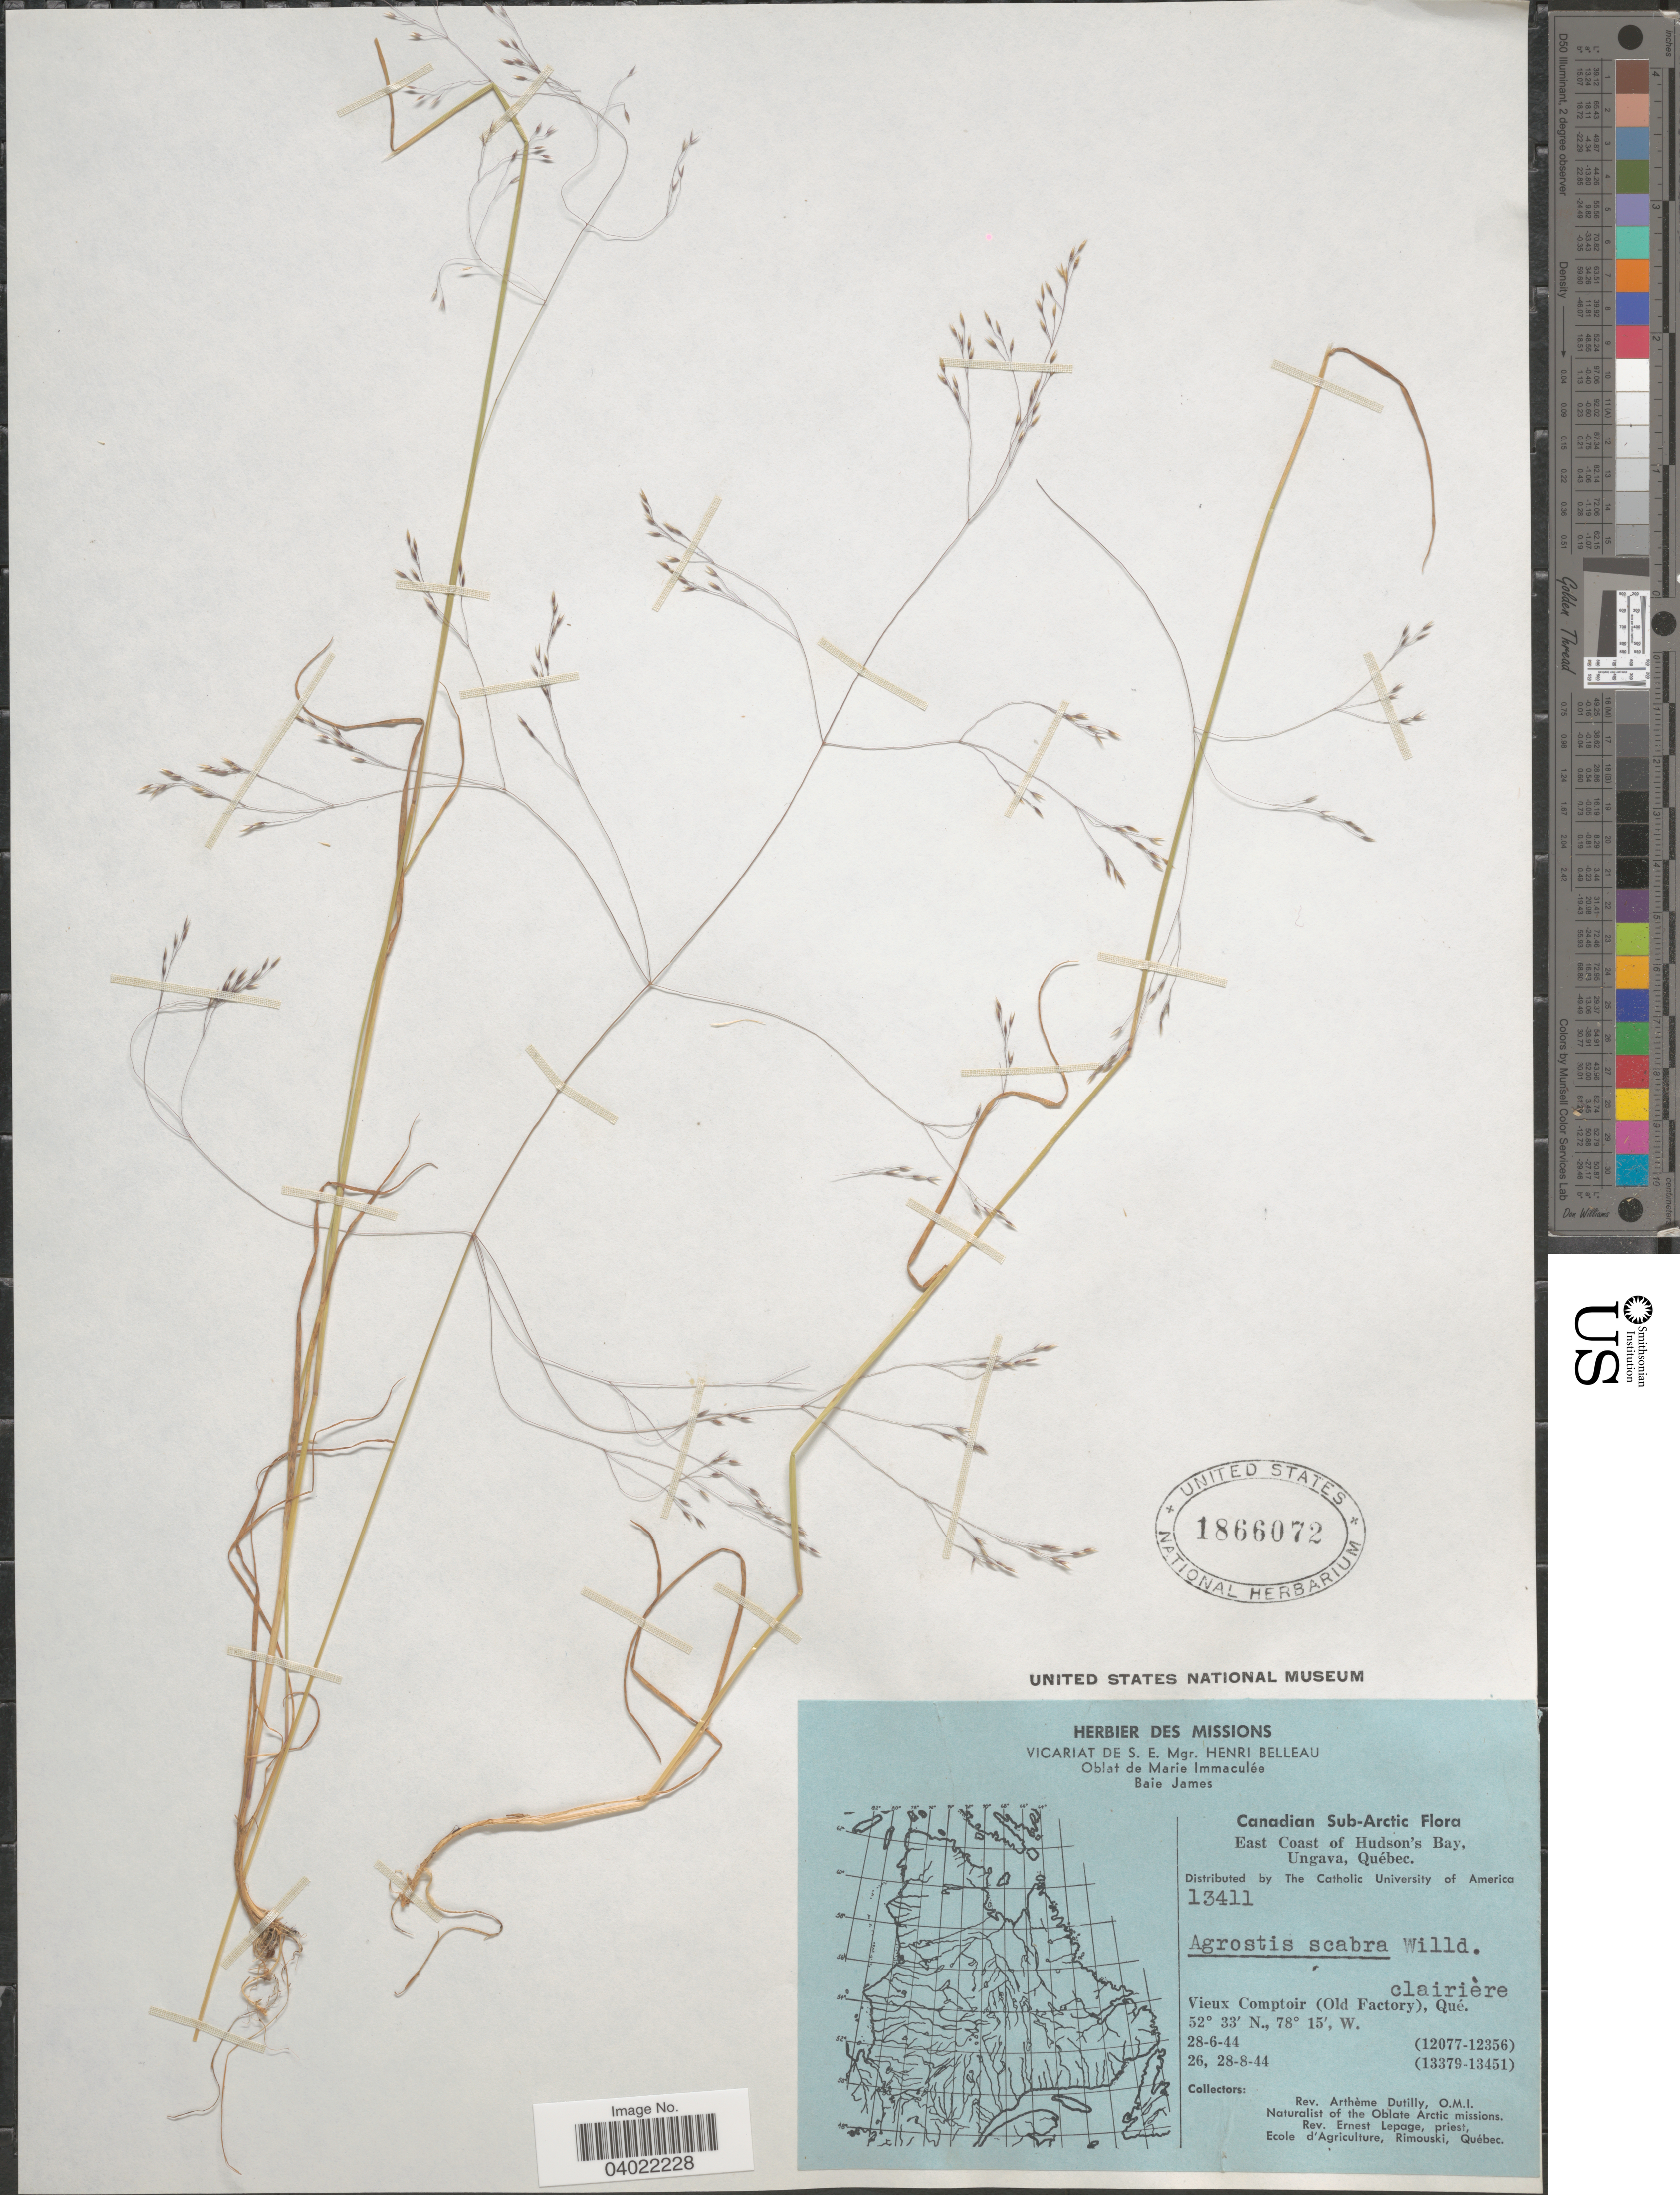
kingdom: Plantae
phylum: Tracheophyta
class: Liliopsida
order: Poales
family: Poaceae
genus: Agrostis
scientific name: Agrostis scabra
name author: Willd.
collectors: A. Dutilly & E. Lepage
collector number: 13411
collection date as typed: Transcribed d/m/y: 28/6/44 to 28/8/44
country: Canada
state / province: Quebec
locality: Canadian Sub-Arctic. East Coast of Hudson's Bay, Ungava. Vieux Comptoir (Old Factory).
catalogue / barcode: US 1866072